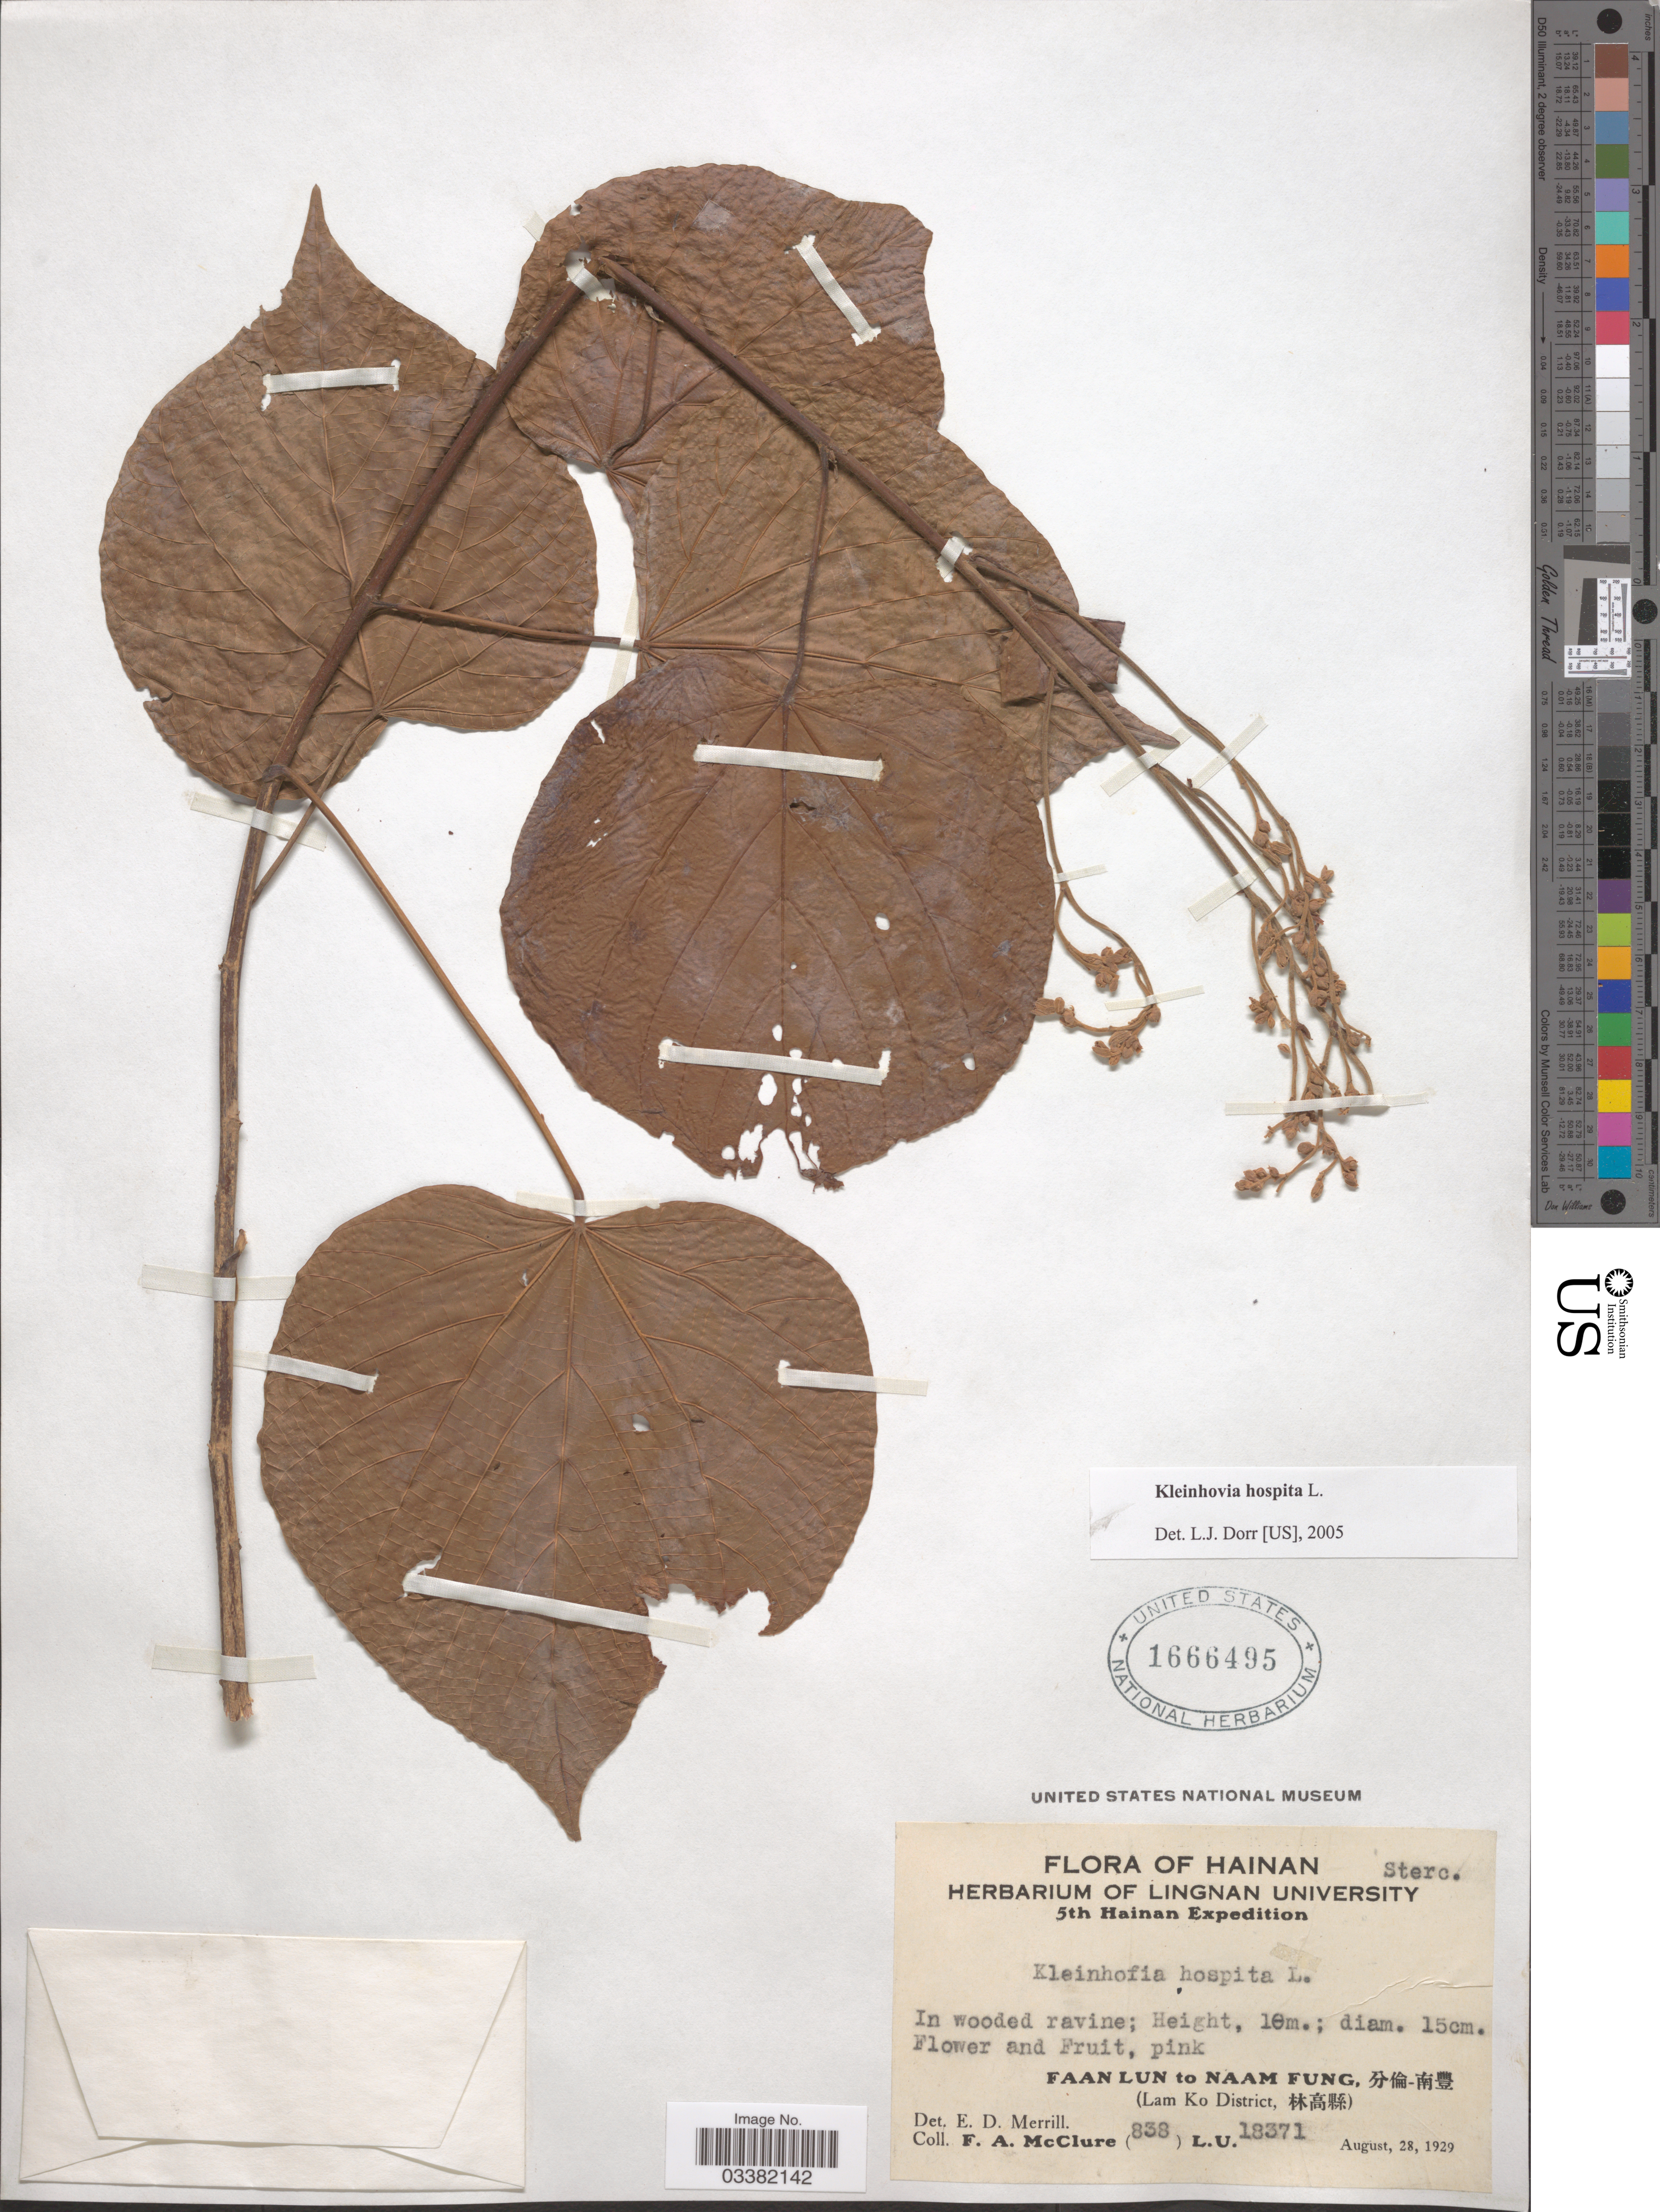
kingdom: Plantae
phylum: Tracheophyta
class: Magnoliopsida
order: Malvales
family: Malvaceae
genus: Kleinhovia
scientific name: Kleinhovia hospita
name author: L.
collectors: F. A. McClure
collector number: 838L.U.18371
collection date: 1929-08-28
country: China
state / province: Hainan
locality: Faan Lun to Naam Fung, X. (Lam Ko District, X).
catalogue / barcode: US 1666495